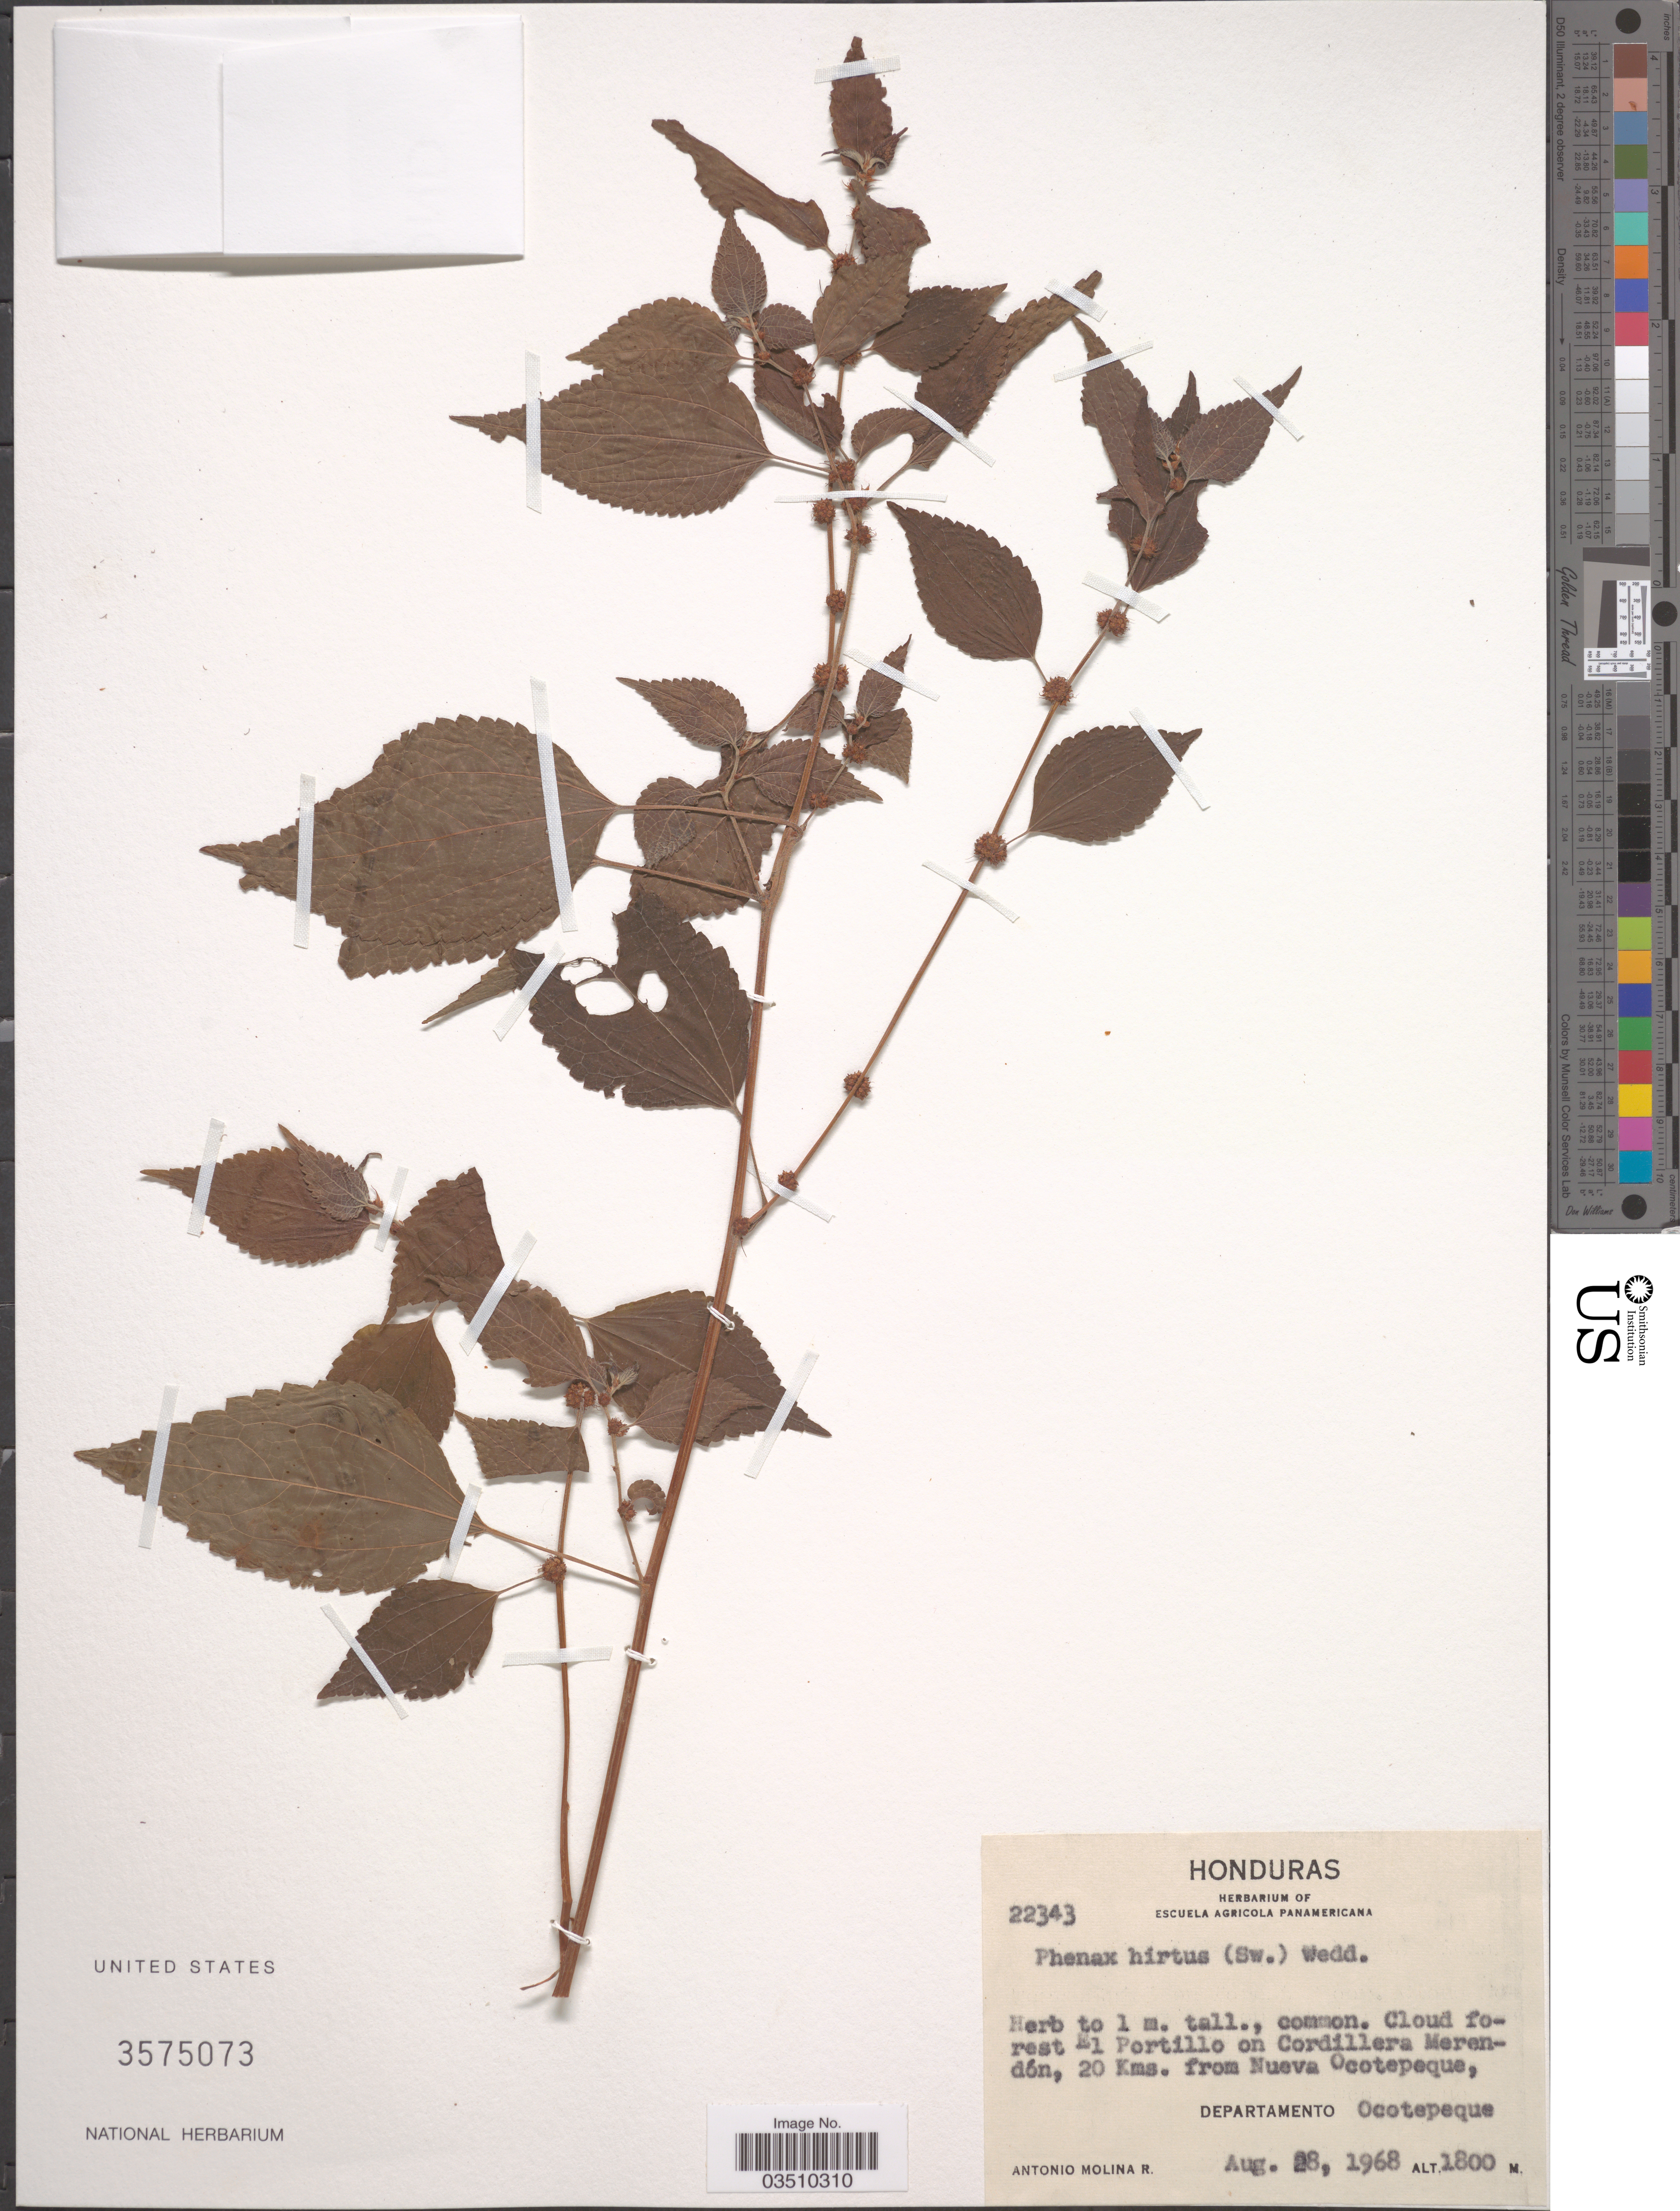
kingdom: Plantae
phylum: Tracheophyta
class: Magnoliopsida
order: Rosales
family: Urticaceae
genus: Phenax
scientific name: Phenax hirtus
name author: (Sw.) Wedd.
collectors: A. Molina R.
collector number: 22343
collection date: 1968-08-28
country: Honduras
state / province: Ocotepeque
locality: Cloud Forest El Portillo on Cordillera Merendón, 20 Kms. from Nueva Ocotepeque. Departamento Ocotepeque.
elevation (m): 1800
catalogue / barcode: US 3575073